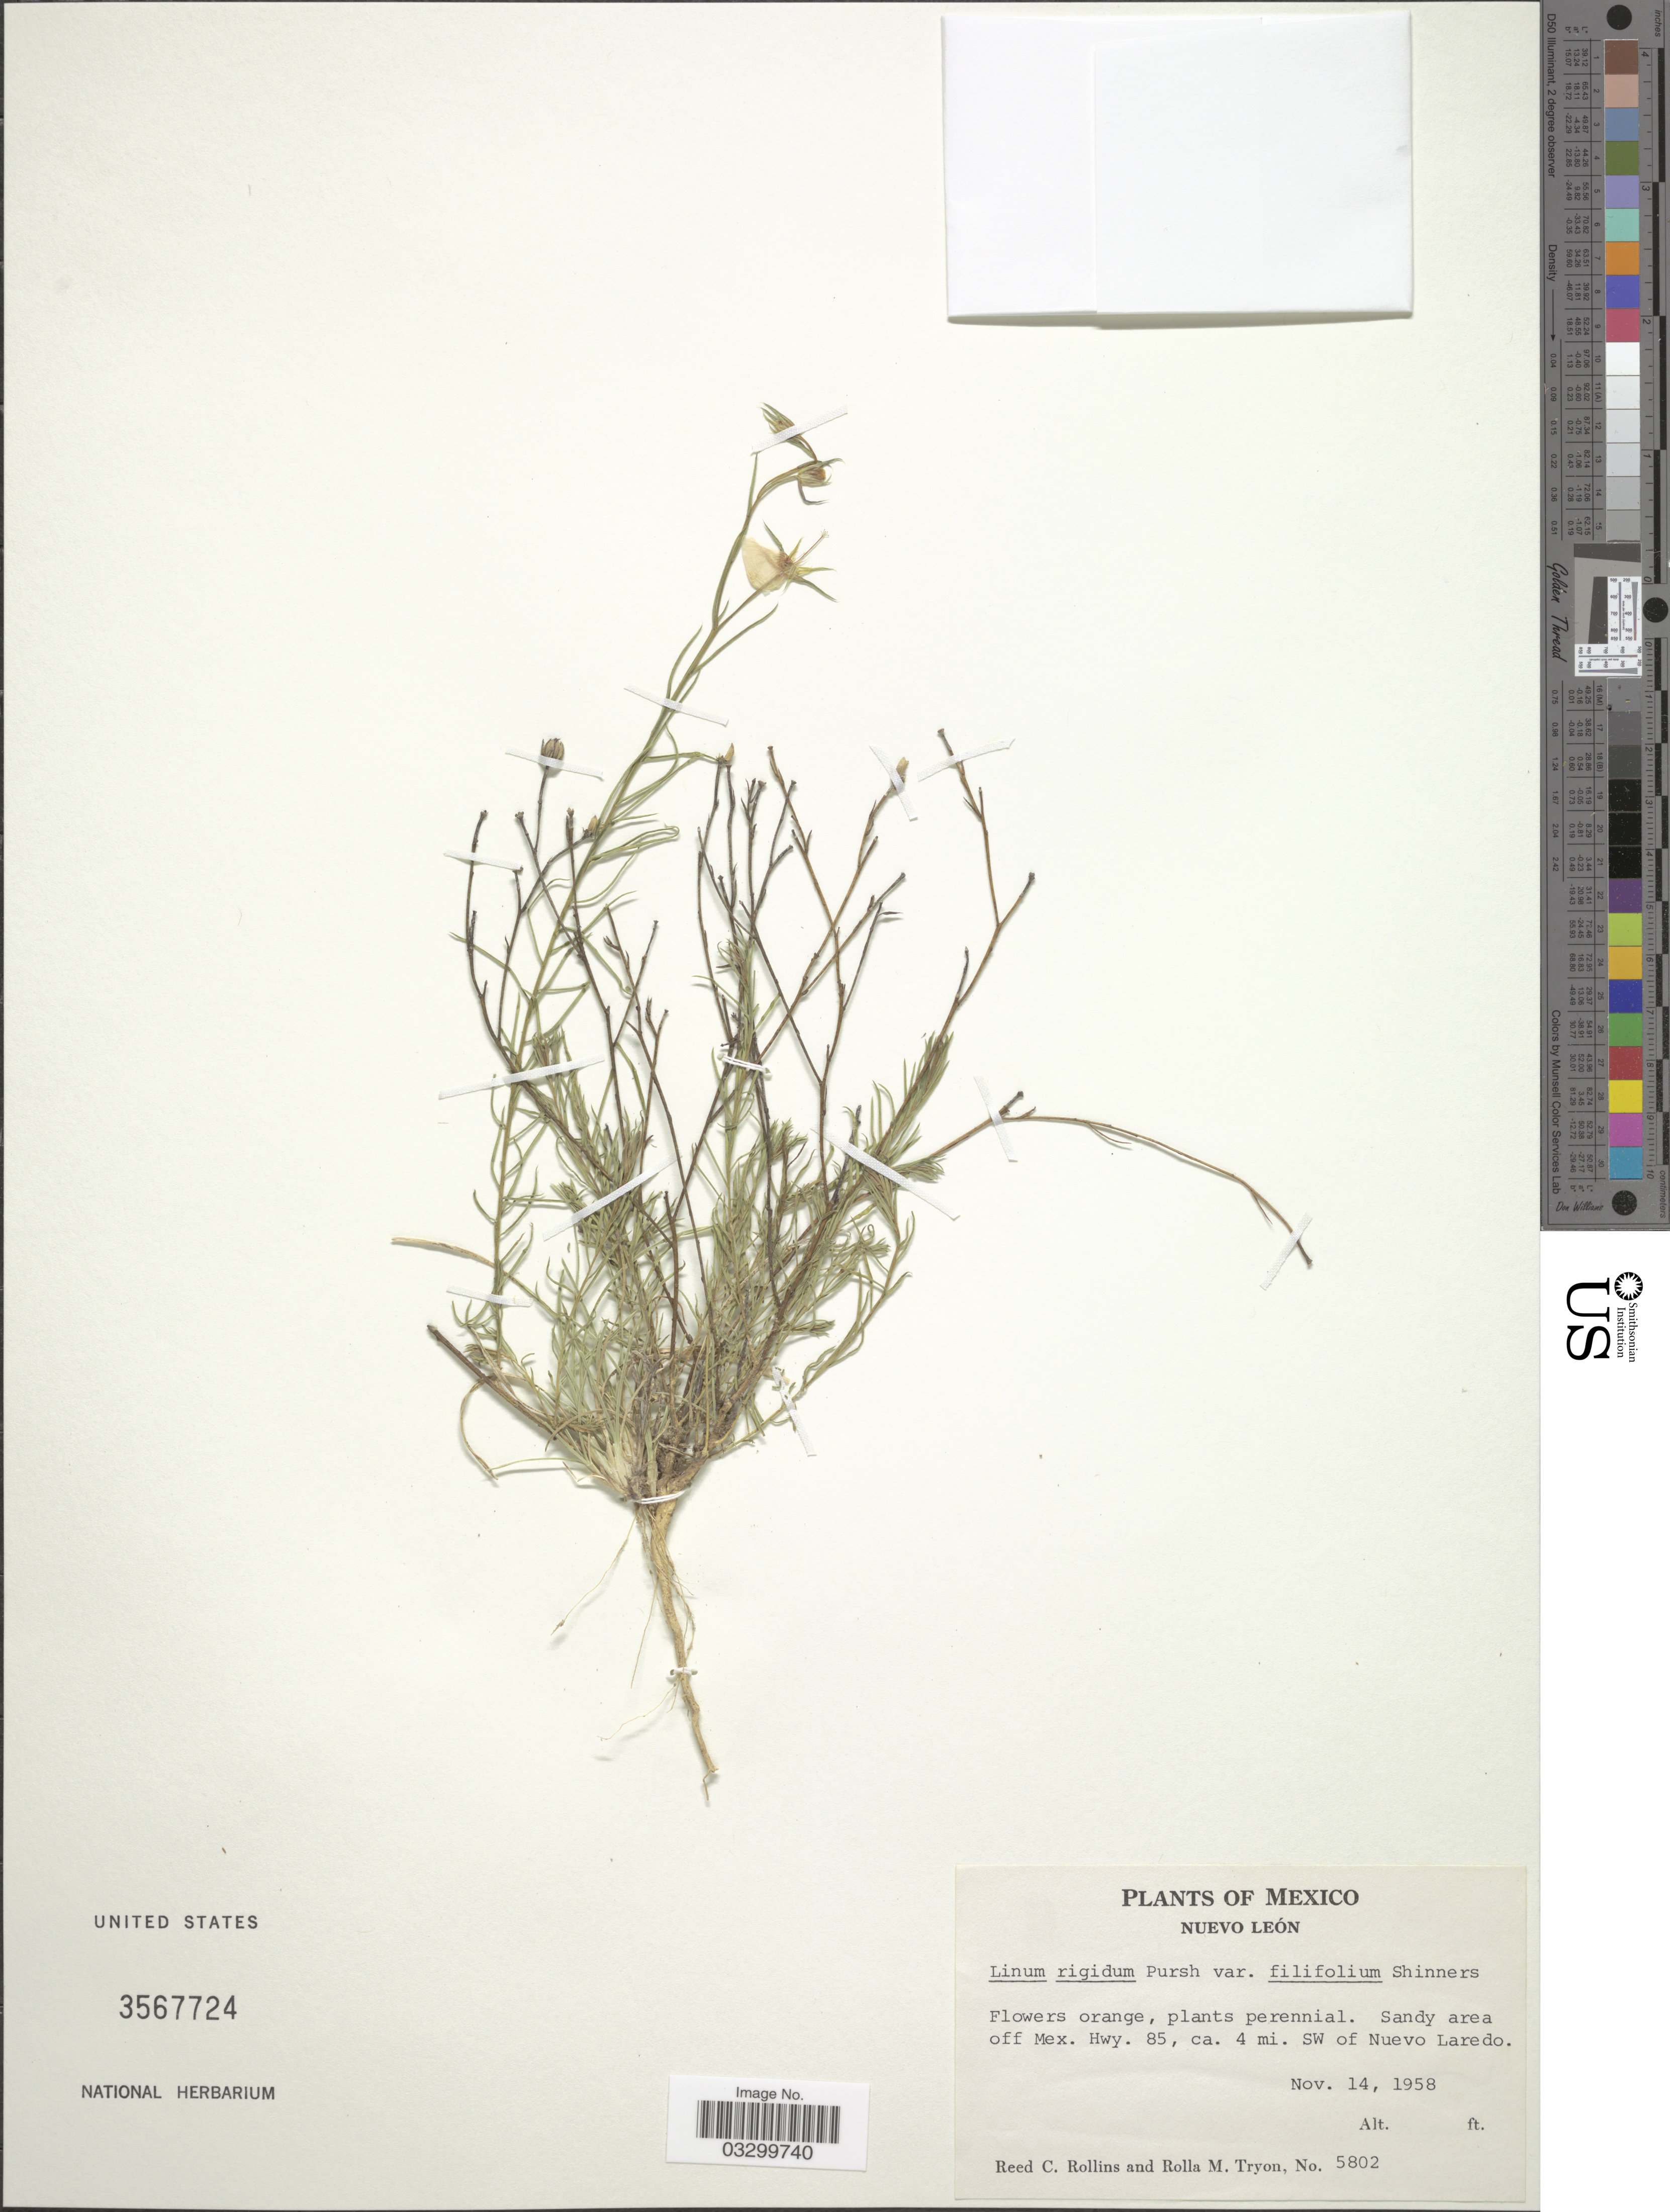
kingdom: Plantae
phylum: Tracheophyta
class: Magnoliopsida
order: Malpighiales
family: Linaceae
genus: Linum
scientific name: Linum rigidum var. filifolium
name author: Pursh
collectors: R. C. Rollins & R. M. Tryon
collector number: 5802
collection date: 1958-11-14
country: Mexico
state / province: Nuevo León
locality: Sandy area off Mex. Hwy. 85, ca. 4 mi. SW of Nuevo Laredo.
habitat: sandy area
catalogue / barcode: US 3567724